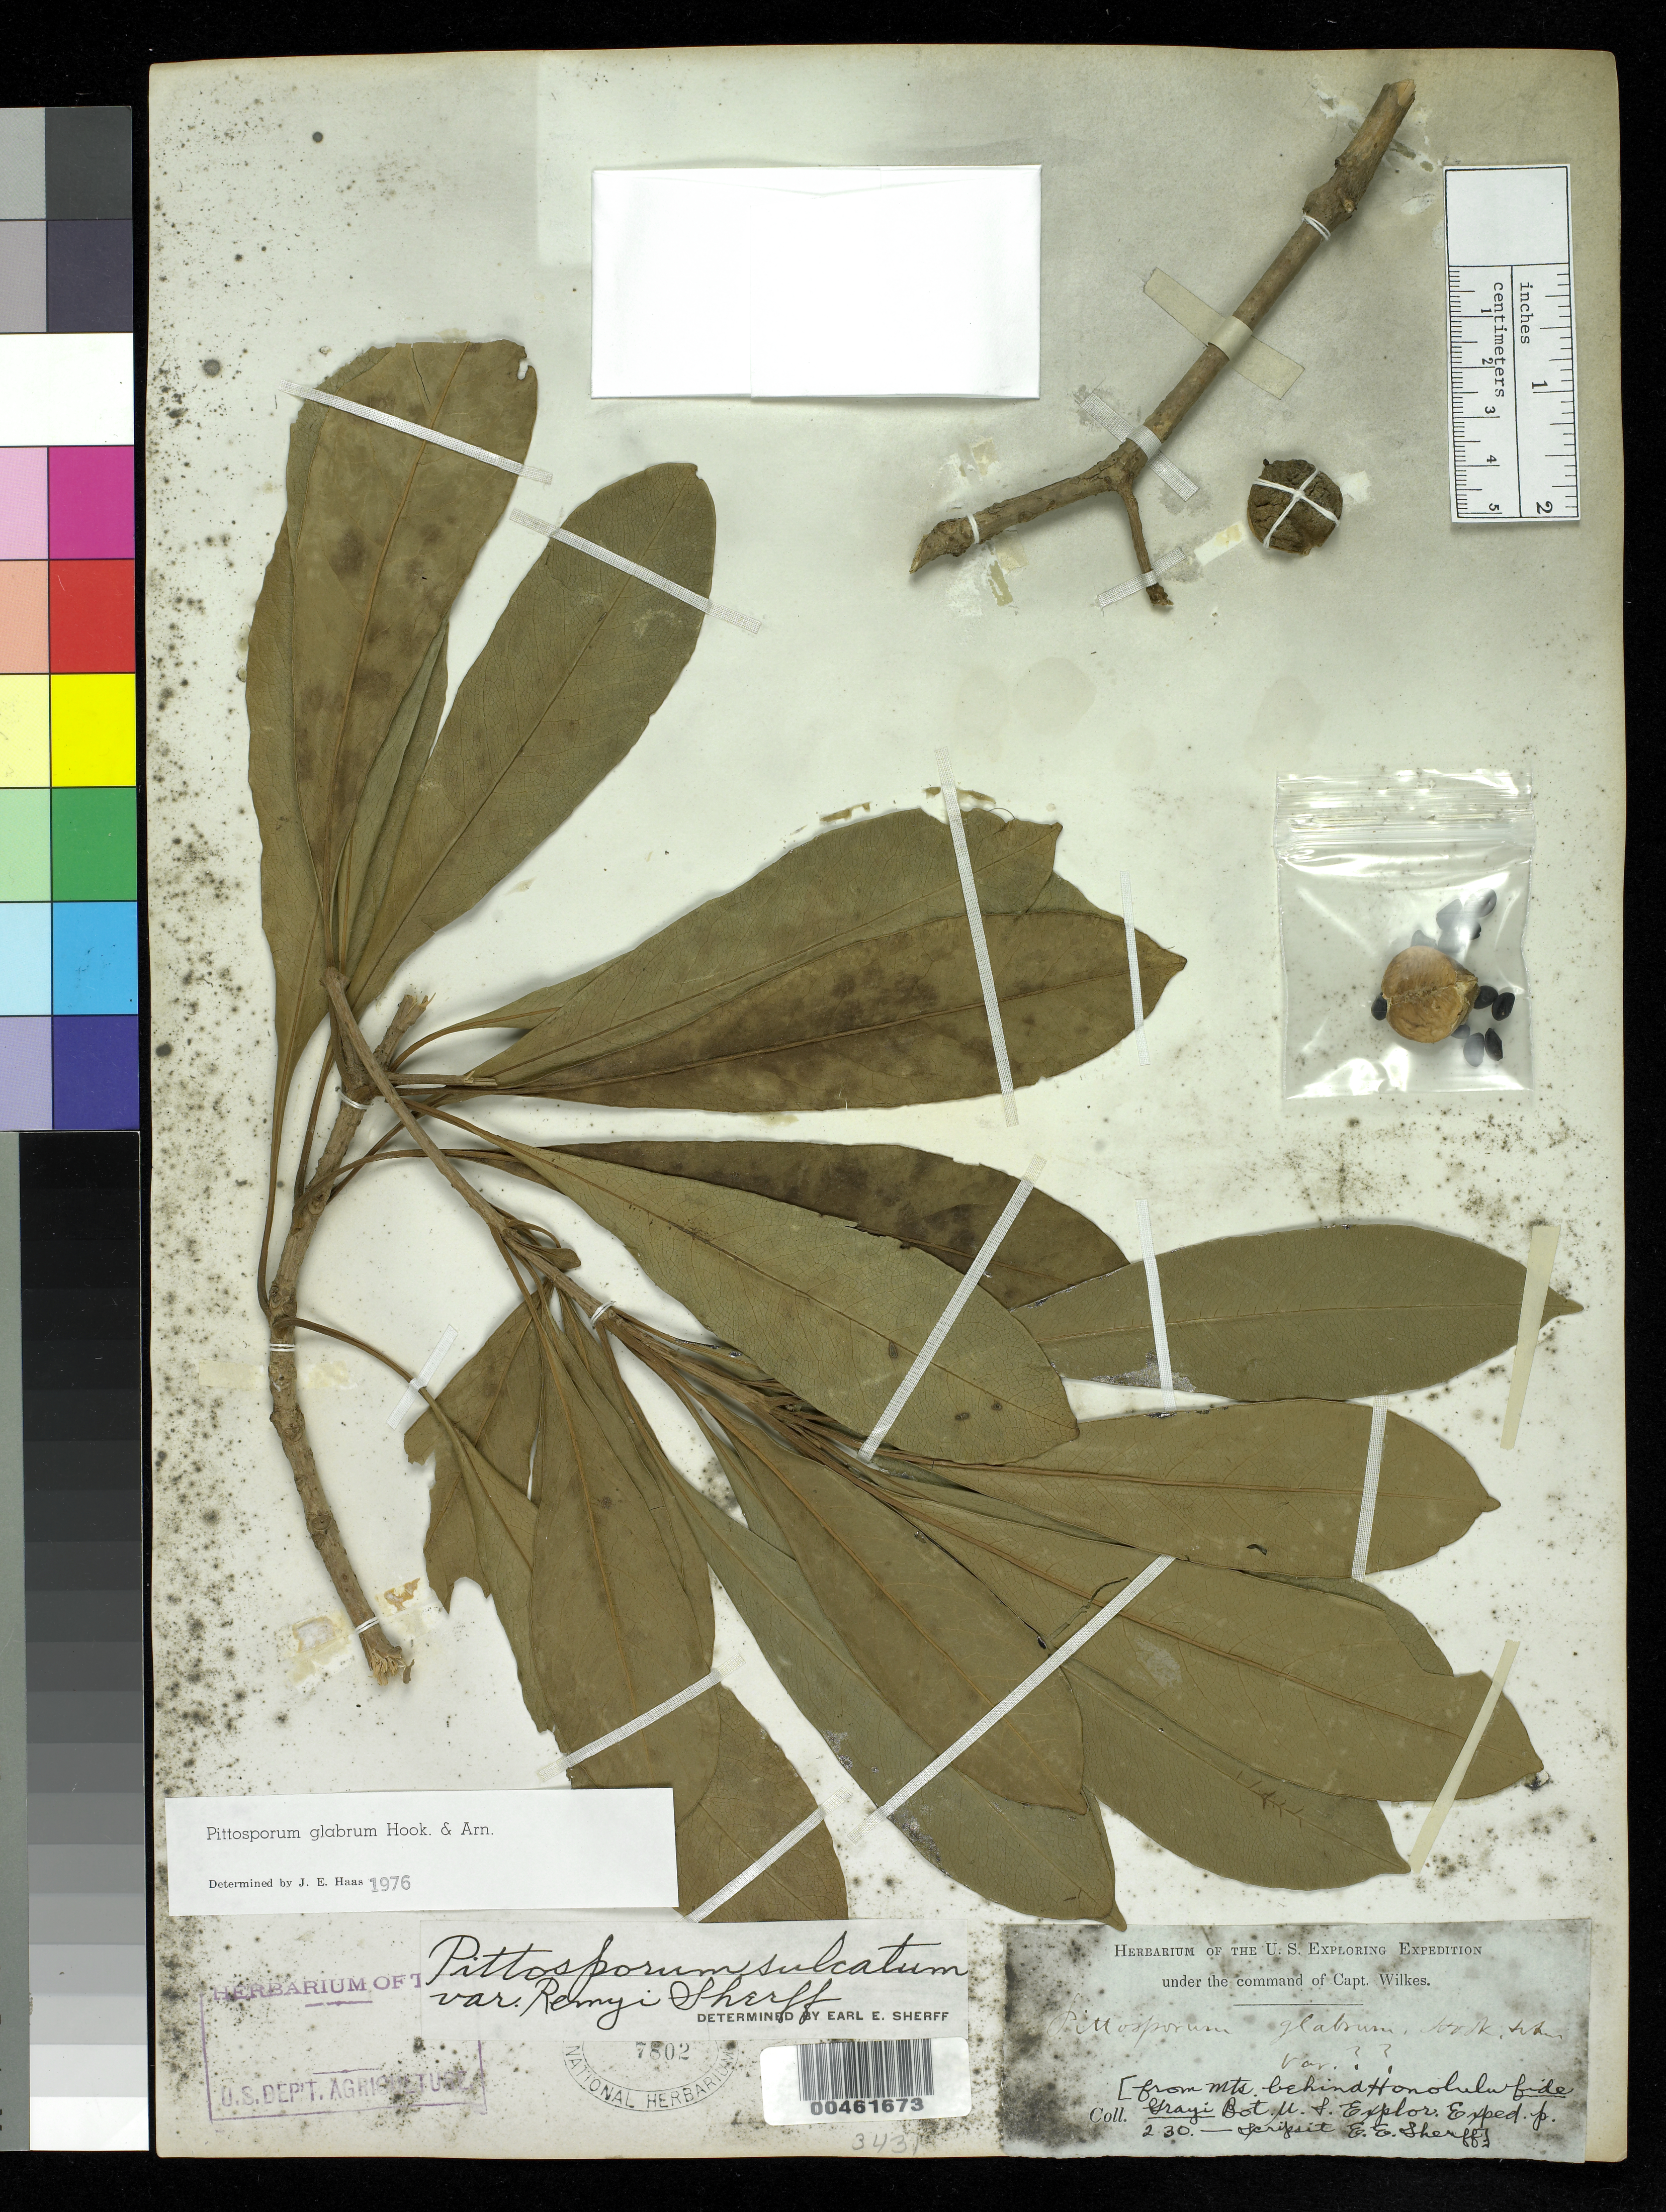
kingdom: Plantae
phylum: Tracheophyta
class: Magnoliopsida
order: Apiales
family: Pittosporaceae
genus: Pittosporum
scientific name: Pittosporum glabrum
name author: Hook. & Arn.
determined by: Haas, J. E.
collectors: Wilkes Explor. Exped.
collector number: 230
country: United States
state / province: Hawaii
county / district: Honolulu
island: Oahu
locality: From Mts. behind Honolulu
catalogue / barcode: US 7802